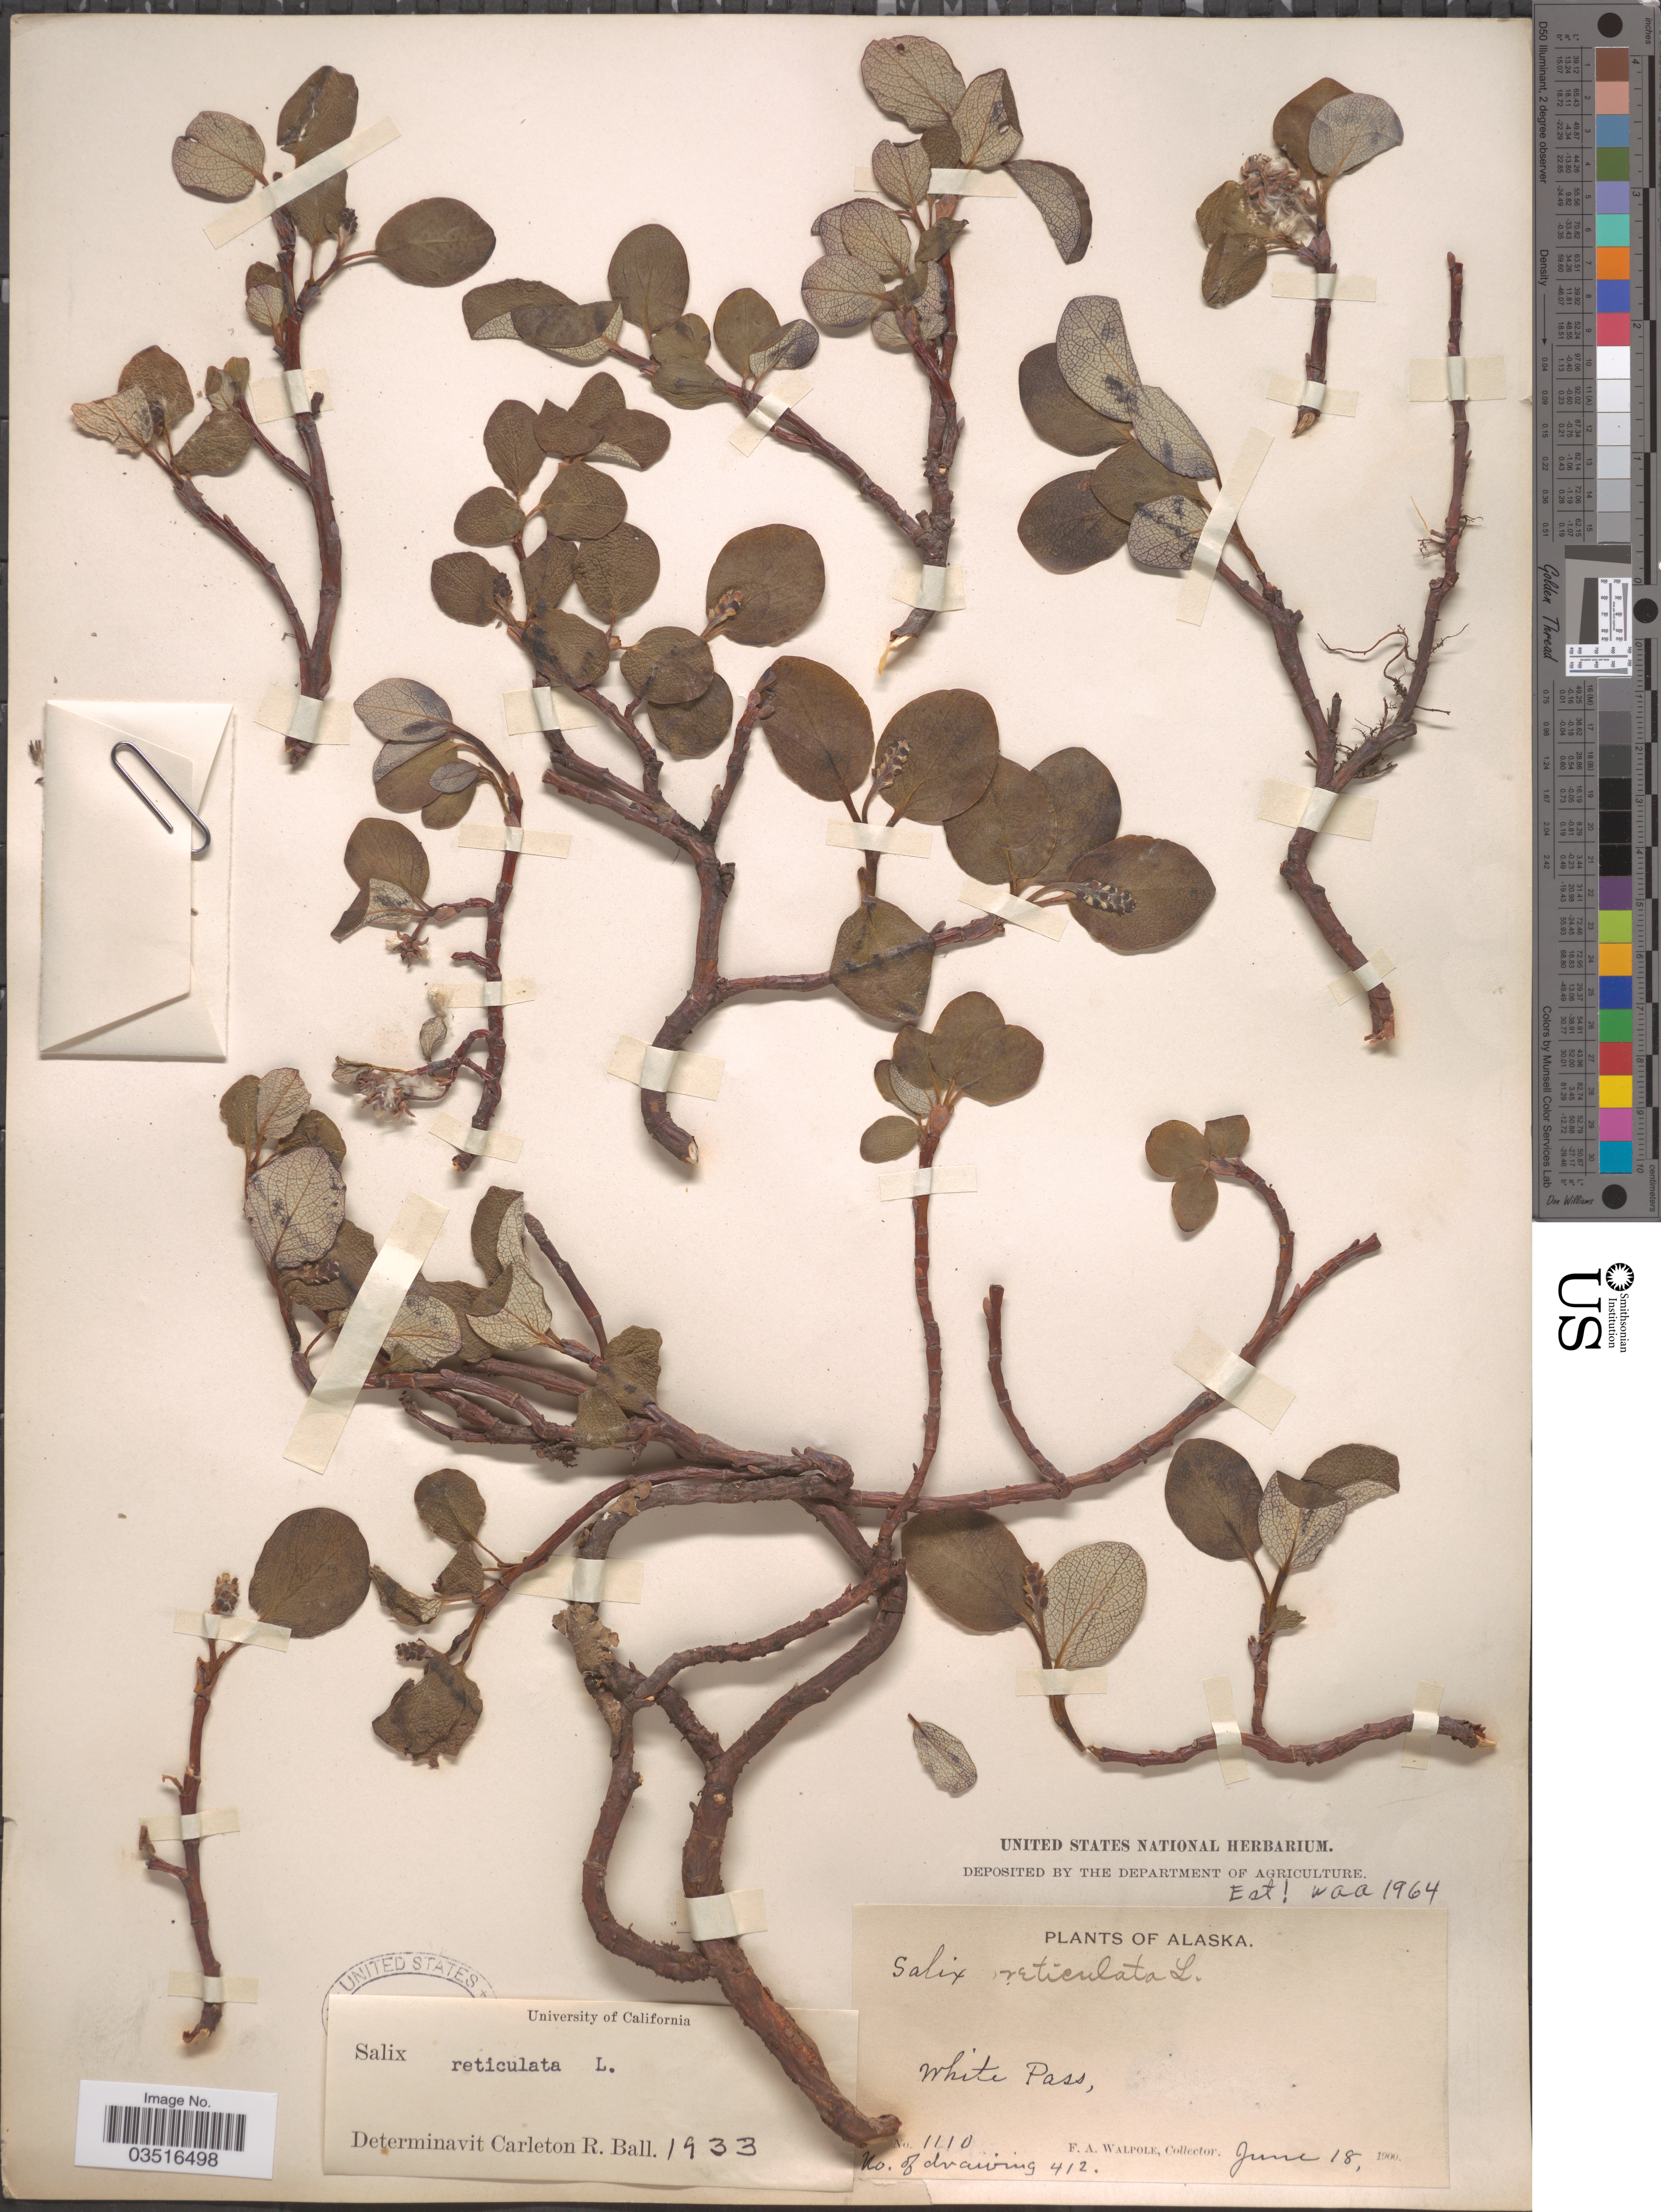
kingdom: Plantae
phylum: Tracheophyta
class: Magnoliopsida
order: Malpighiales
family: Salicaceae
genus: Salix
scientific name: Salix reticulata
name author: L.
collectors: F. Walpole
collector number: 1110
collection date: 1900-06-18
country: United States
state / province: Alaska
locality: White Pass.